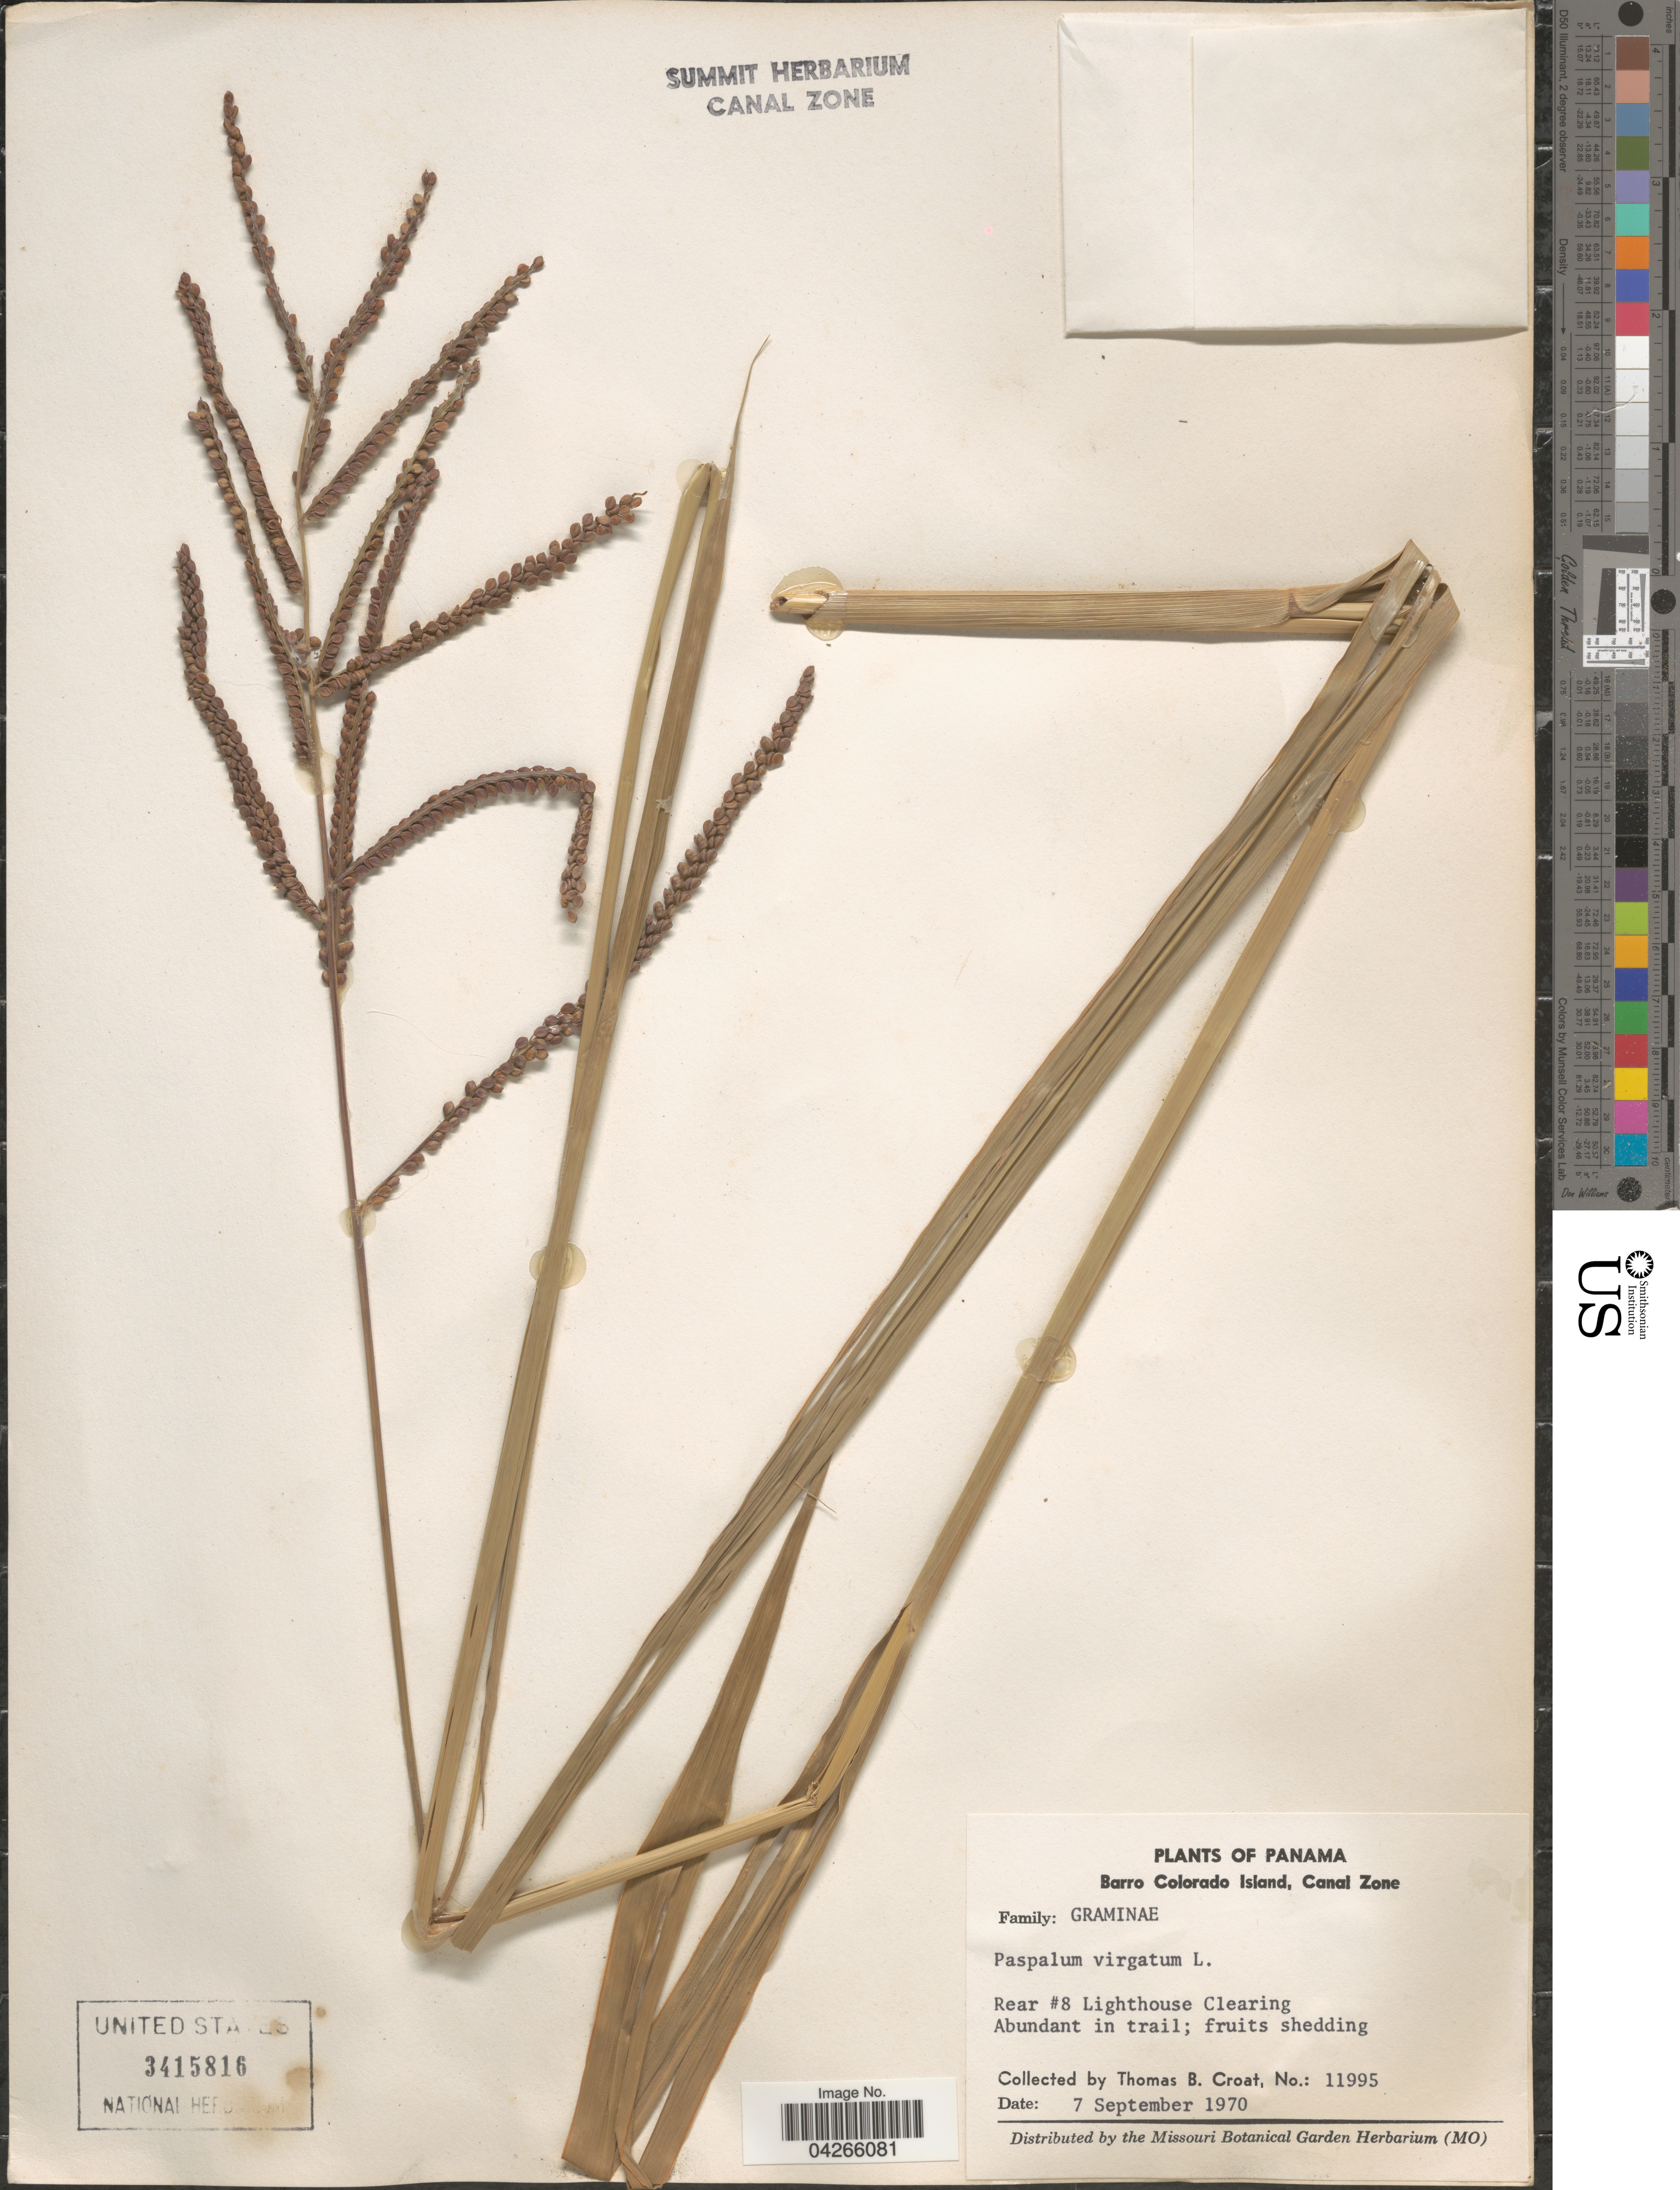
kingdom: Plantae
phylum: Tracheophyta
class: Liliopsida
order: Poales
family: Poaceae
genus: Paspalum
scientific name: Paspalum virgatum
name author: L.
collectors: T. B. Croat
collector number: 11995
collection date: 1970-09-07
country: Panama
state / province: Panamá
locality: Barro Colorado Island, Canal Zone. Rear #8 Lighthouse Clearing.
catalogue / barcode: US 3415816